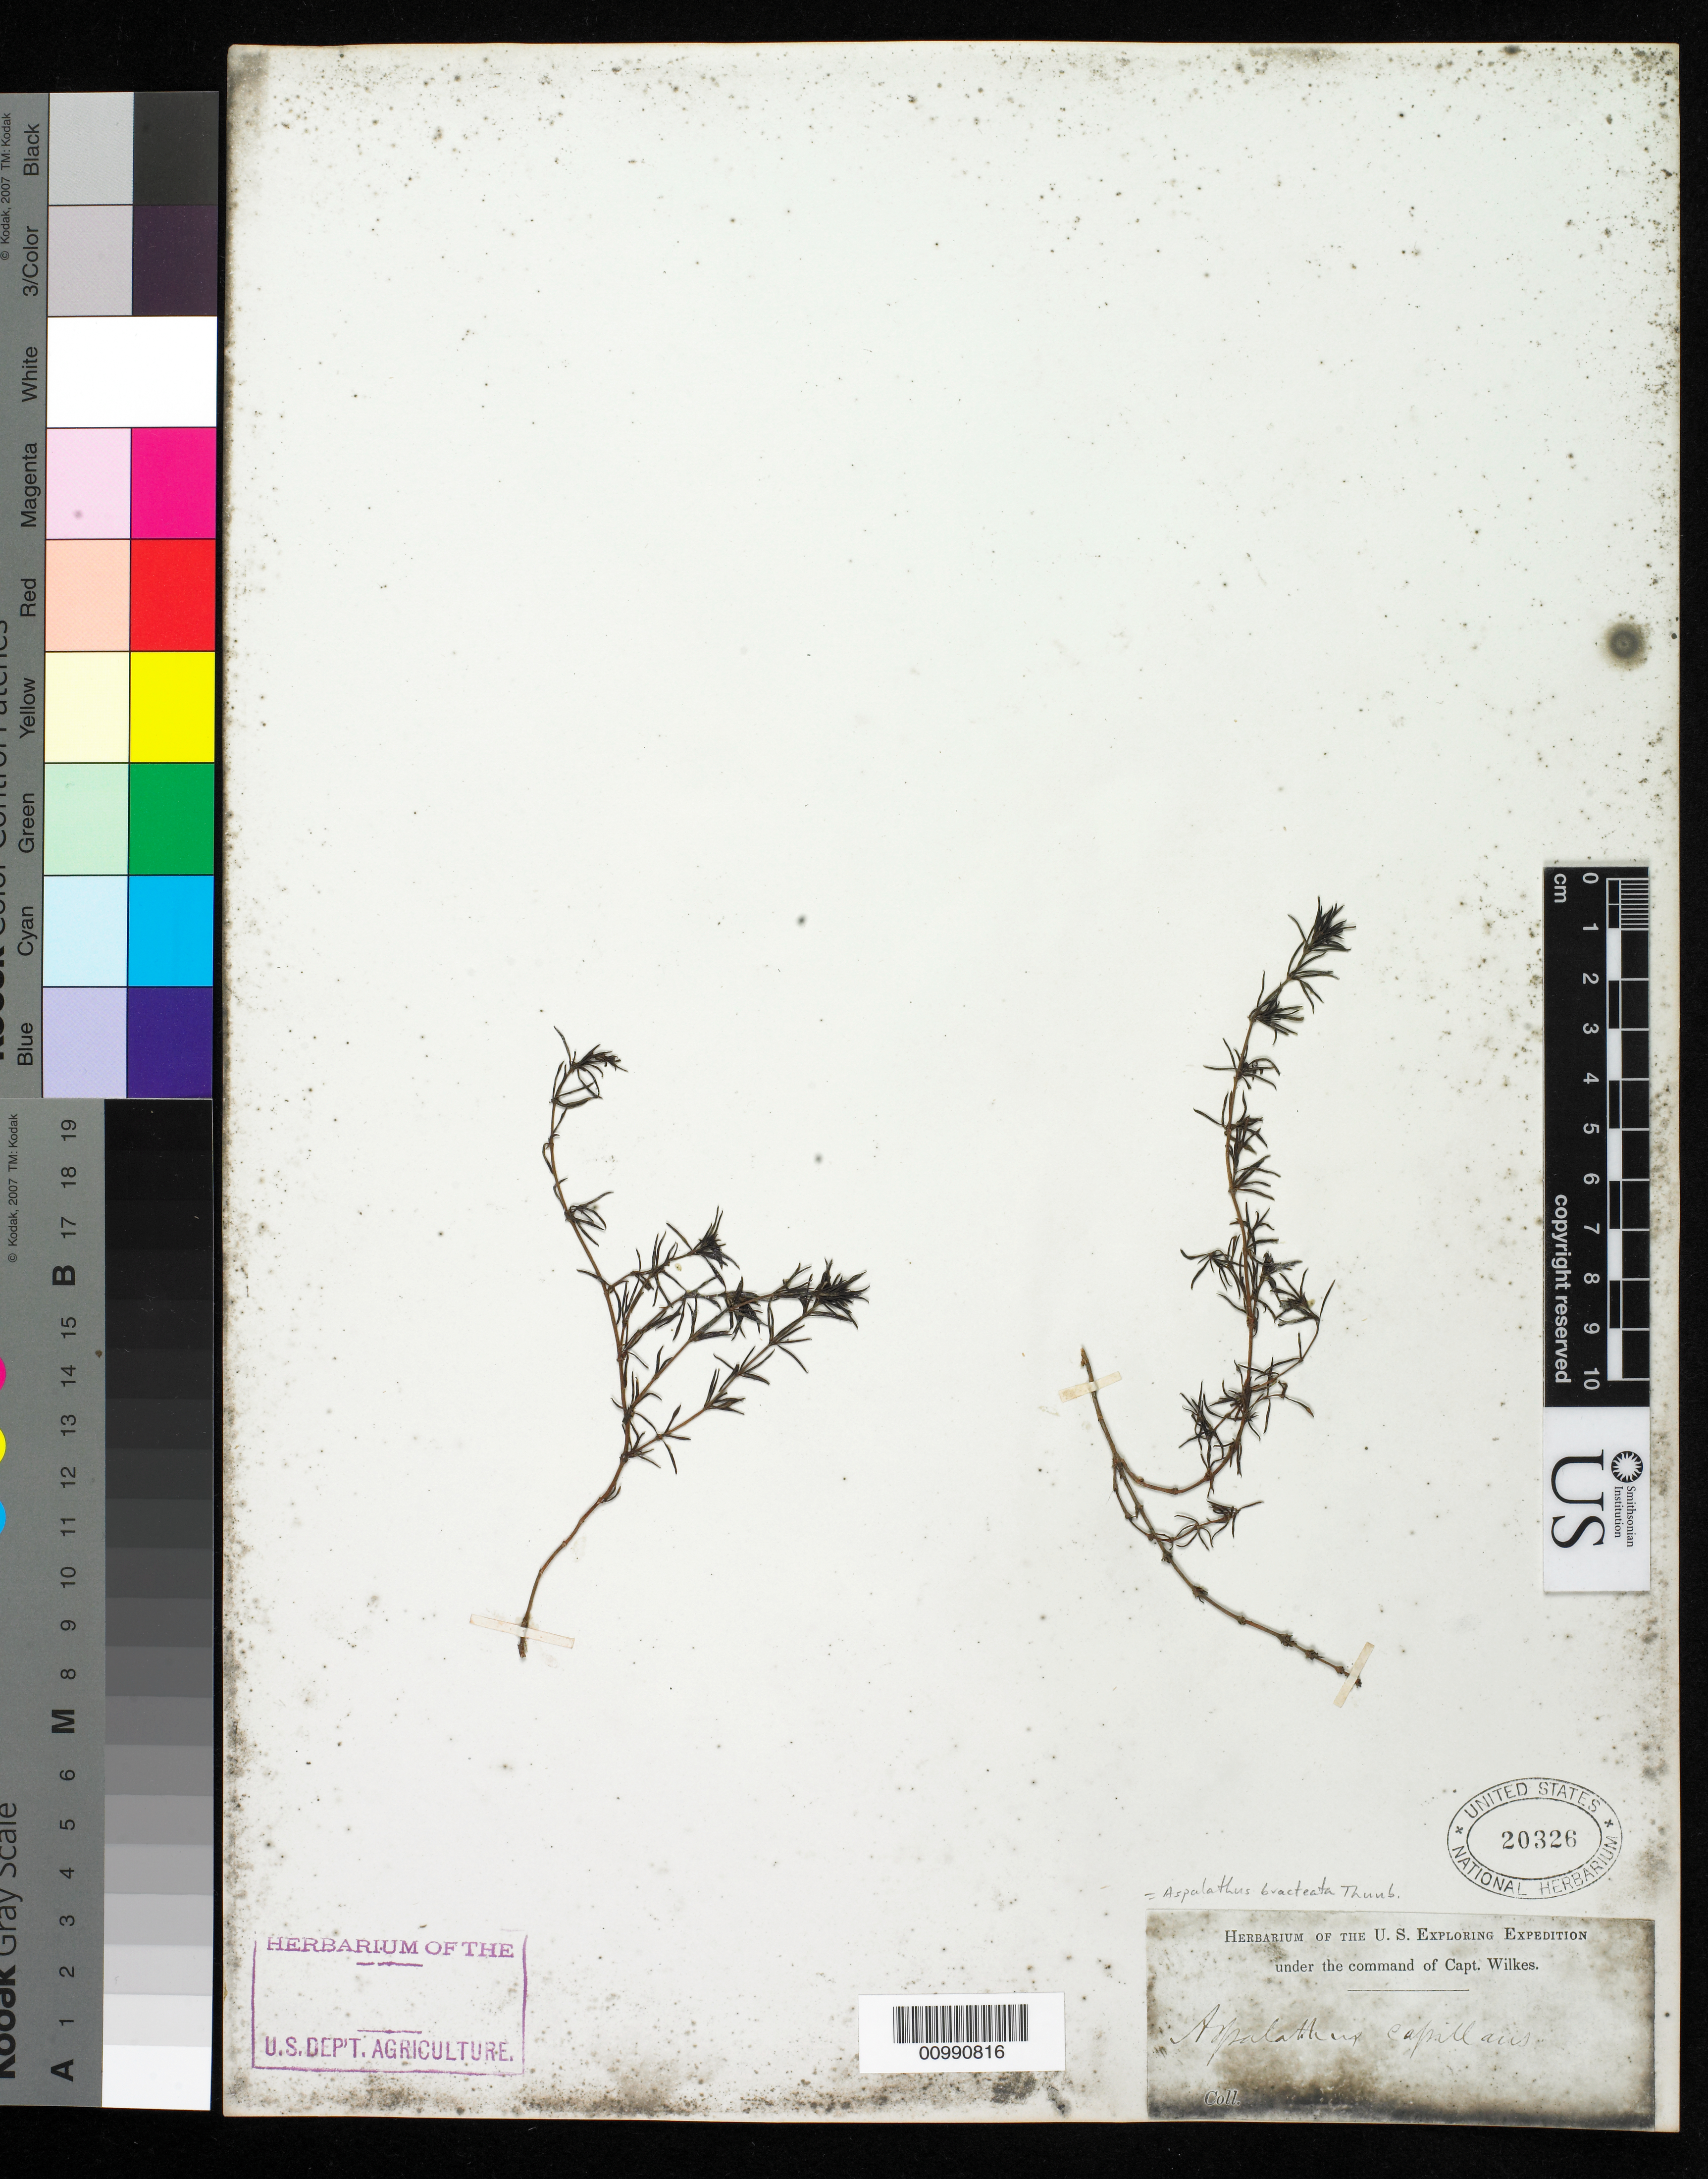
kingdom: Plantae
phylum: Tracheophyta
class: Magnoliopsida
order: Fabales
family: Fabaceae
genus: Aspalathus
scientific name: Aspalathus bracteata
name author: Thunb.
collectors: Wilkes Explor. Exped.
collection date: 1838/1842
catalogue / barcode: US 20326